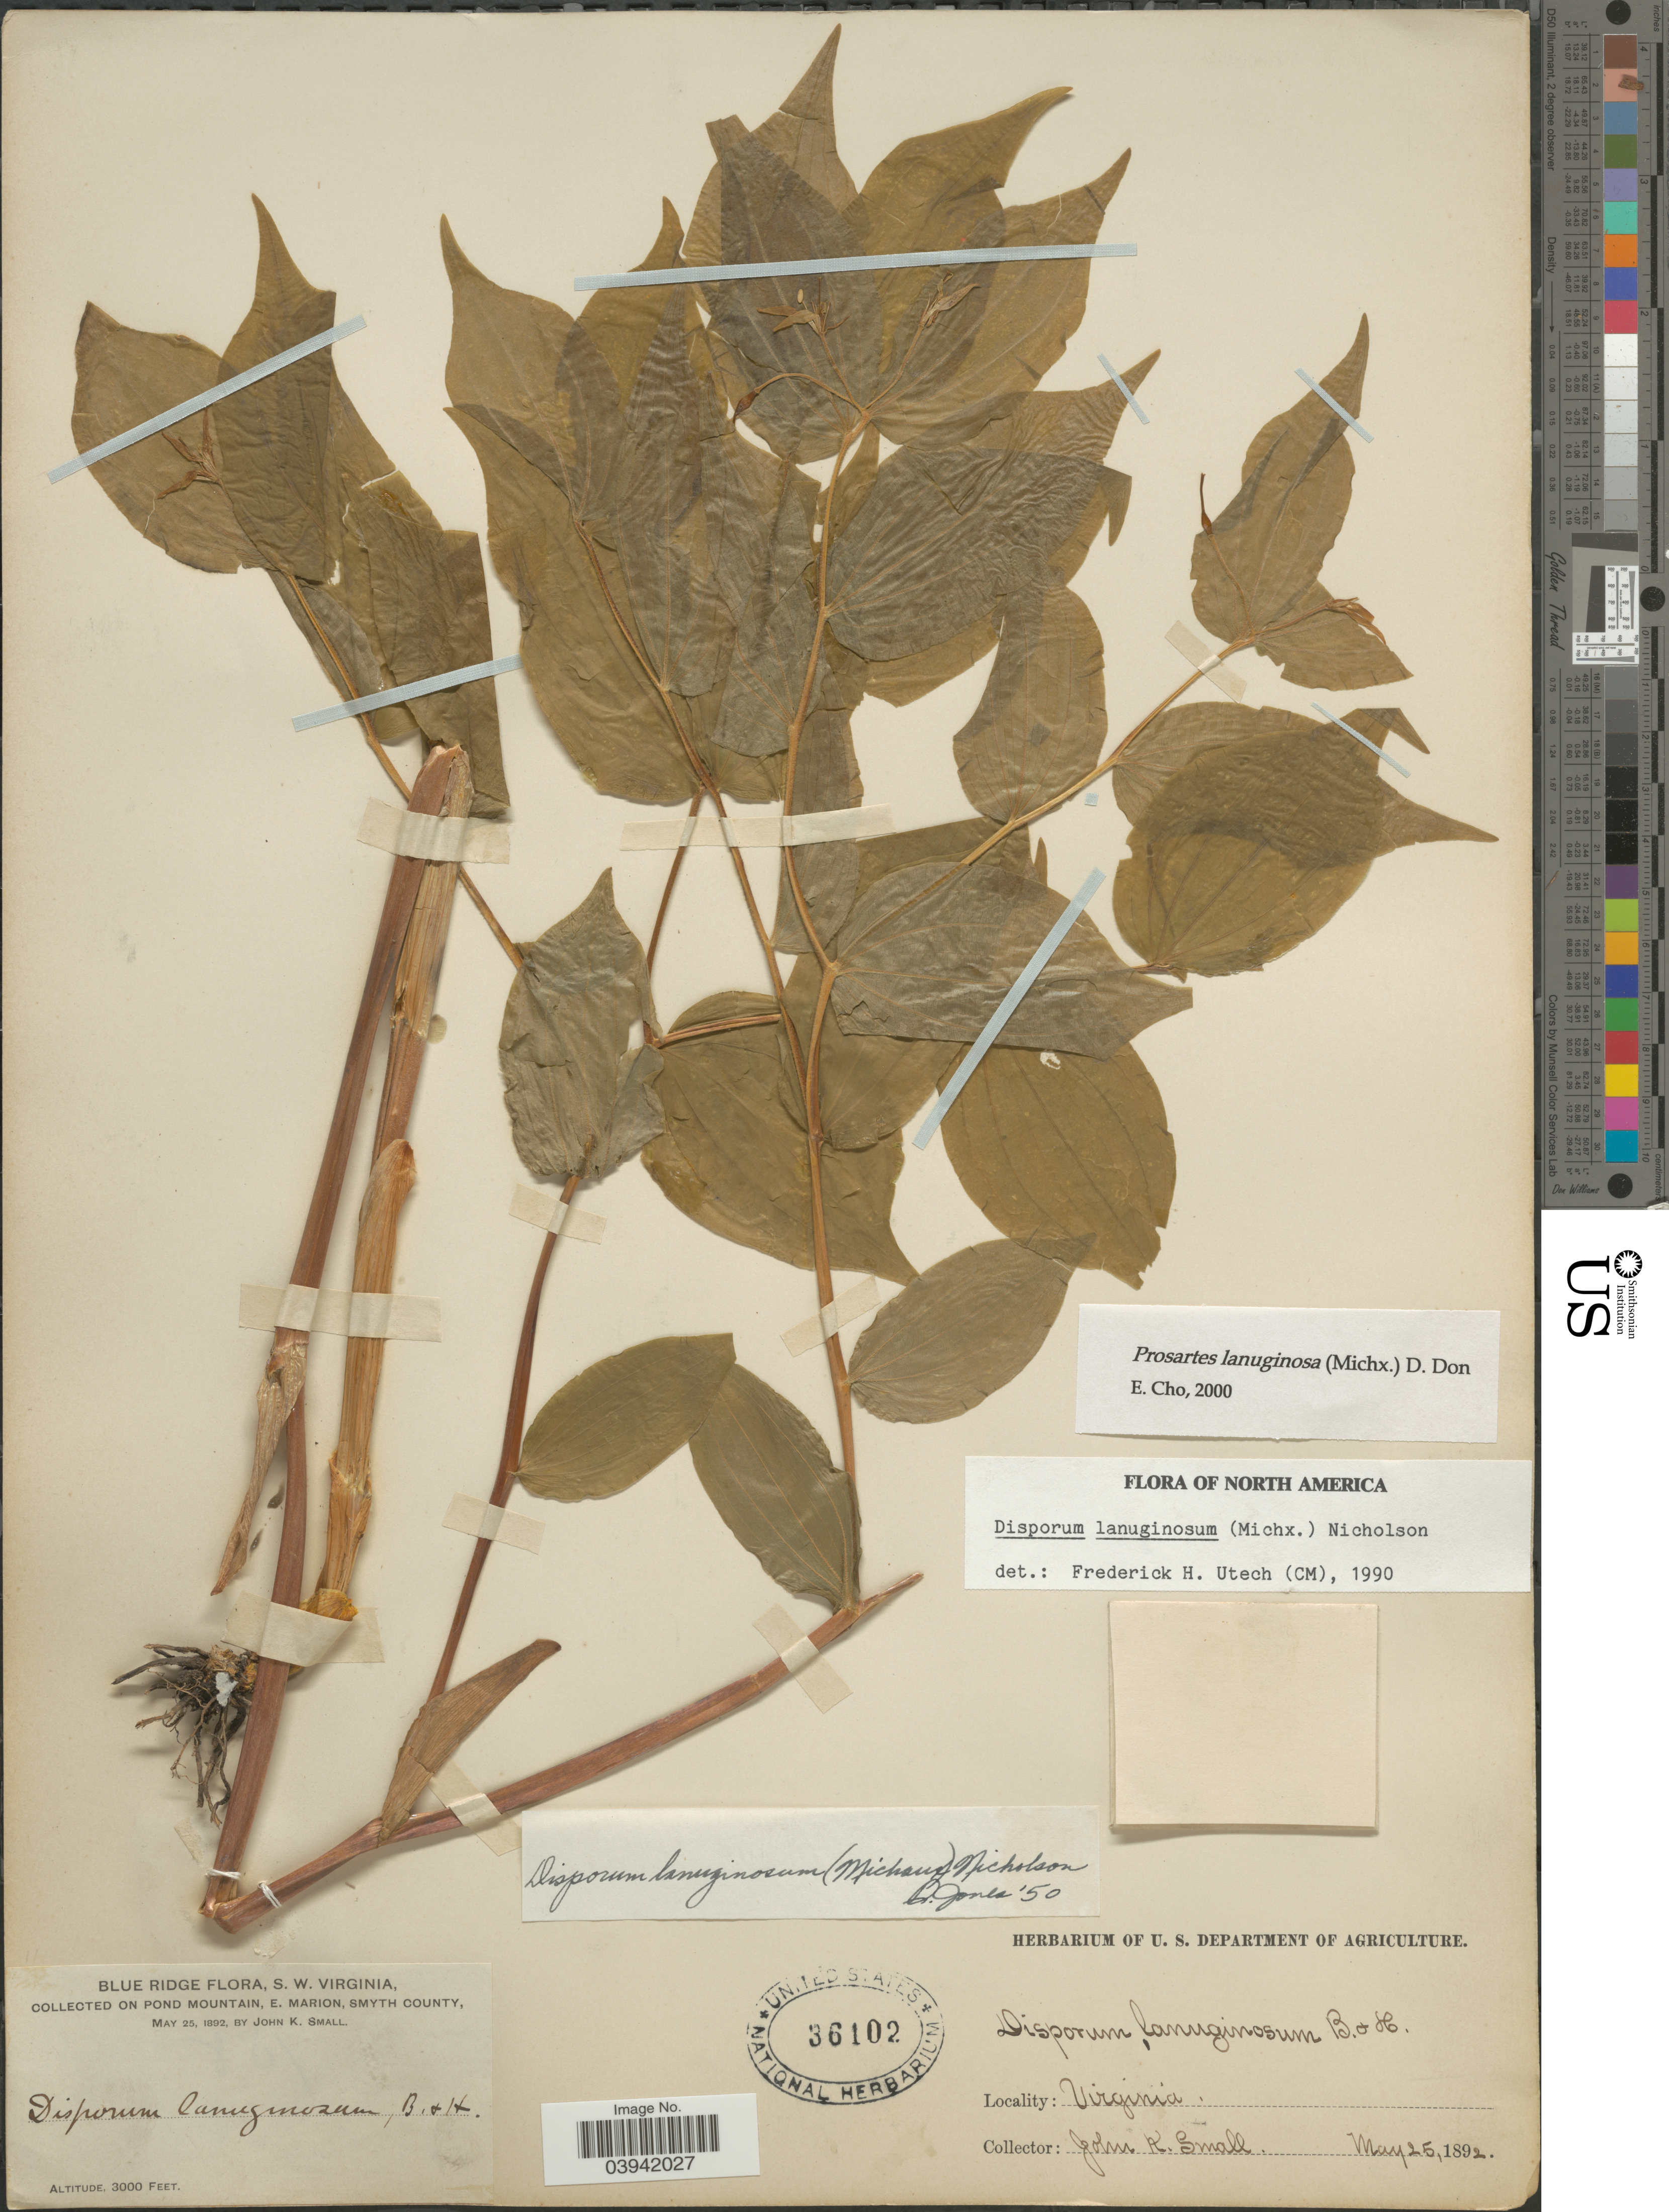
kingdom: Plantae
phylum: Tracheophyta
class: Liliopsida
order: Liliales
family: Liliaceae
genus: Prosartes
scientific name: Prosartes lanuginosa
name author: D. Don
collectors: J. K. Small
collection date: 1892-05-25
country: United States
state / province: Virginia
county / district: Smyth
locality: Blue Ridge. S. W. Virginia, on Pond Mountain, E. Marion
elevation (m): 914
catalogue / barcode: US 36102